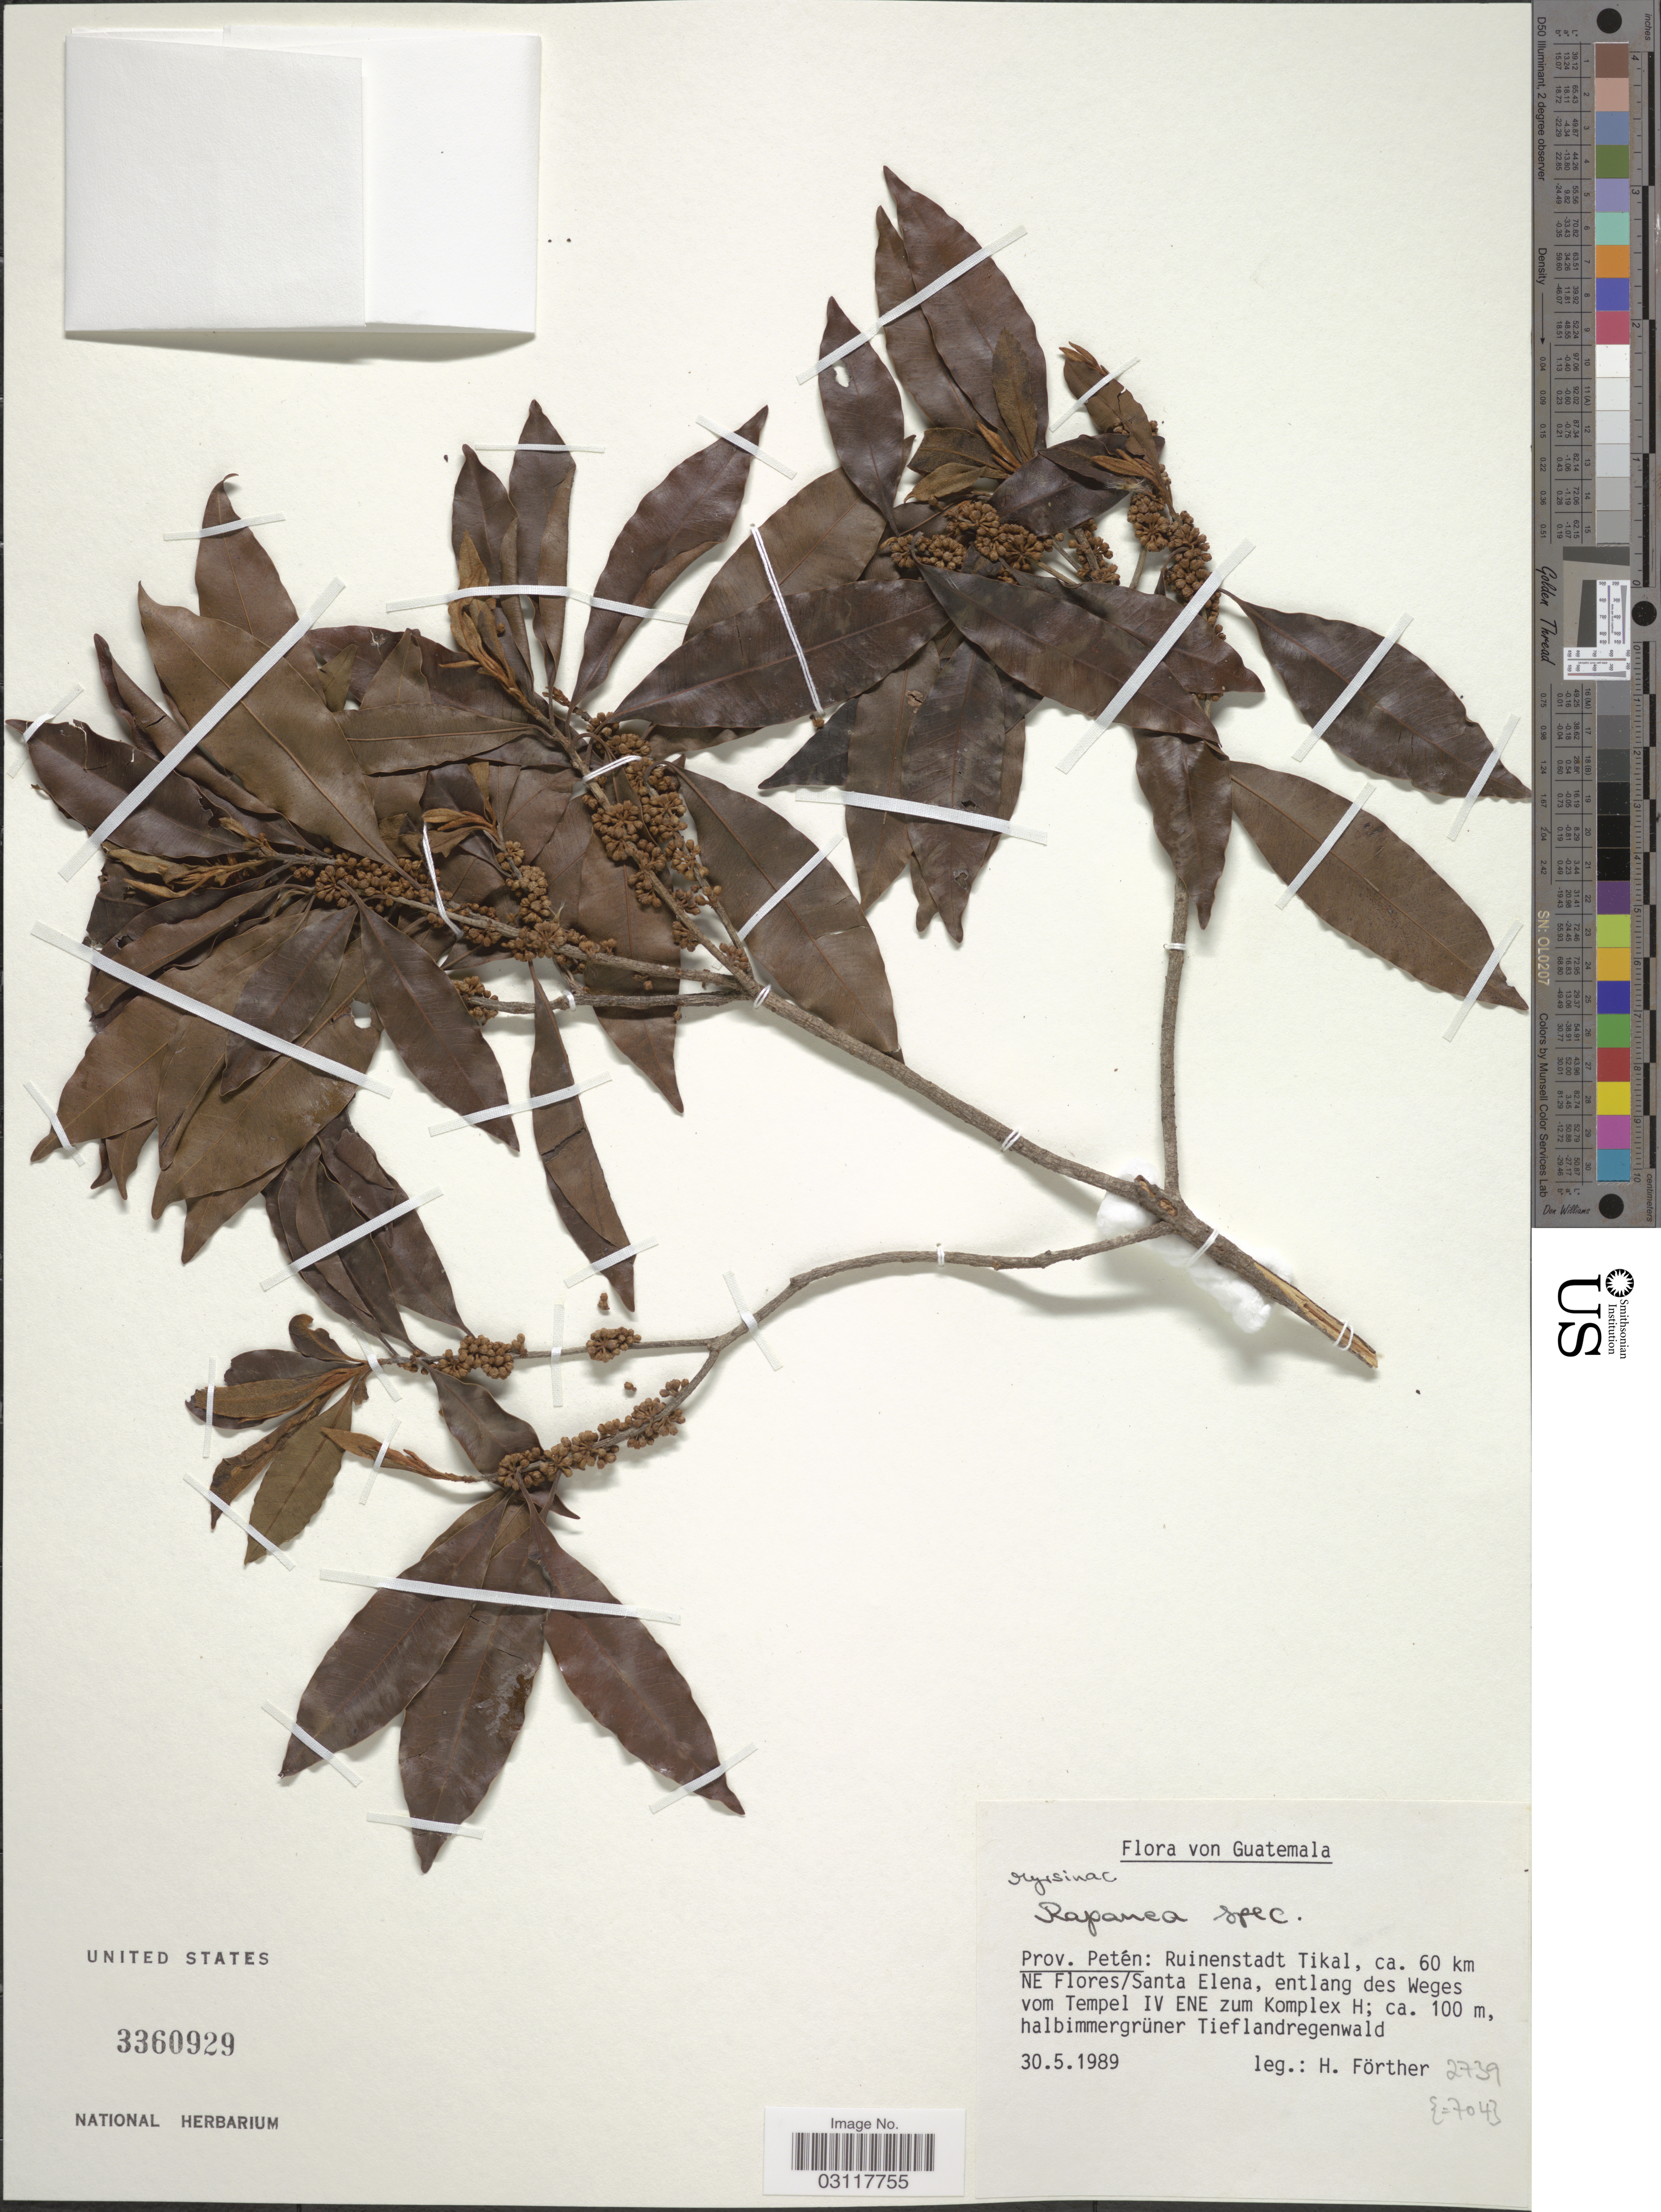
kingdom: Plantae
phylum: Tracheophyta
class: Magnoliopsida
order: Ericales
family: Primulaceae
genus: Rapanea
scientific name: Rapanea sp.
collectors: H. Förther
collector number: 2739?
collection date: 1989-05-30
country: Guatemala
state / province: El Petén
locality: Ruinenstadt Tikal, ca. 60 km NE flores/Santa Elena, entlang des Weges vom Tempel IV ENE zum Komplex H.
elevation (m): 100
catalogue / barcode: US 3360929